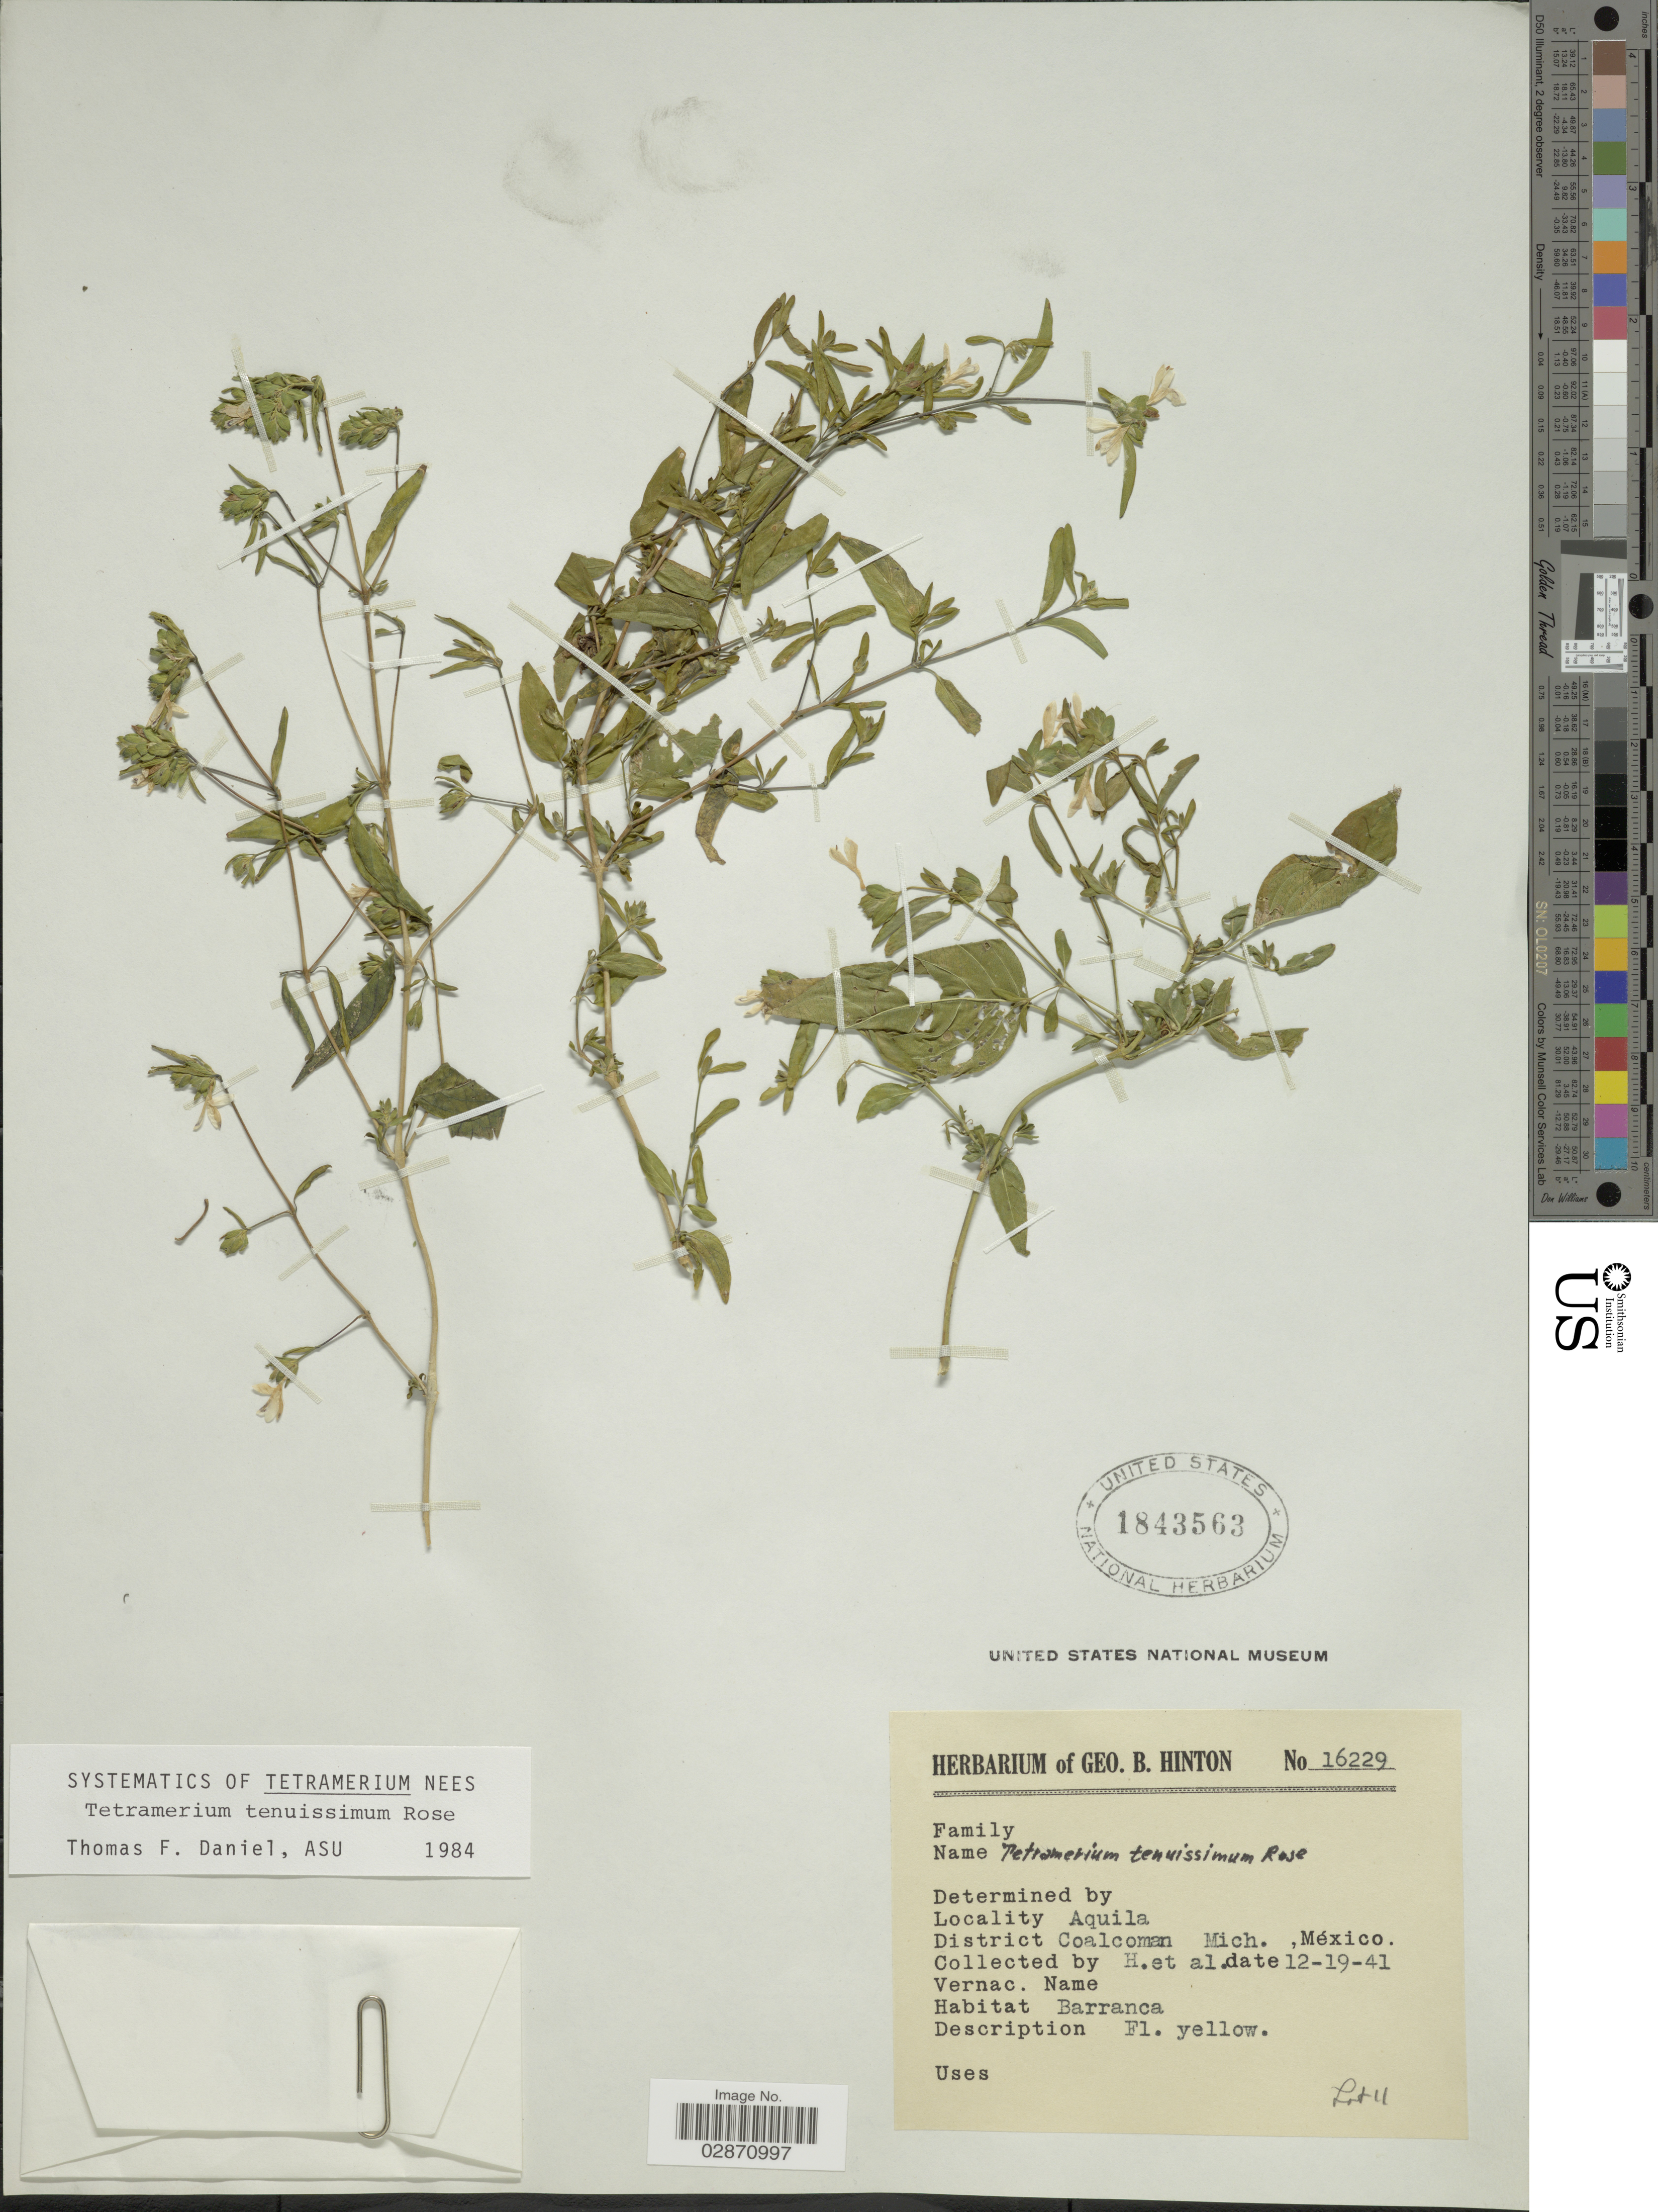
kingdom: Plantae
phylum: Tracheophyta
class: Magnoliopsida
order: Lamiales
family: Acanthaceae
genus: Tetramerium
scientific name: Tetramerium tenuissimum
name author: Rose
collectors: G. B. Hinton & et al.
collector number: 16229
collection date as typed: Transcribed d/m/y: 19/12/41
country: Mexico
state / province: Michoacán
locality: Aquila, District Coalcoman.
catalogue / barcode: US 1843563